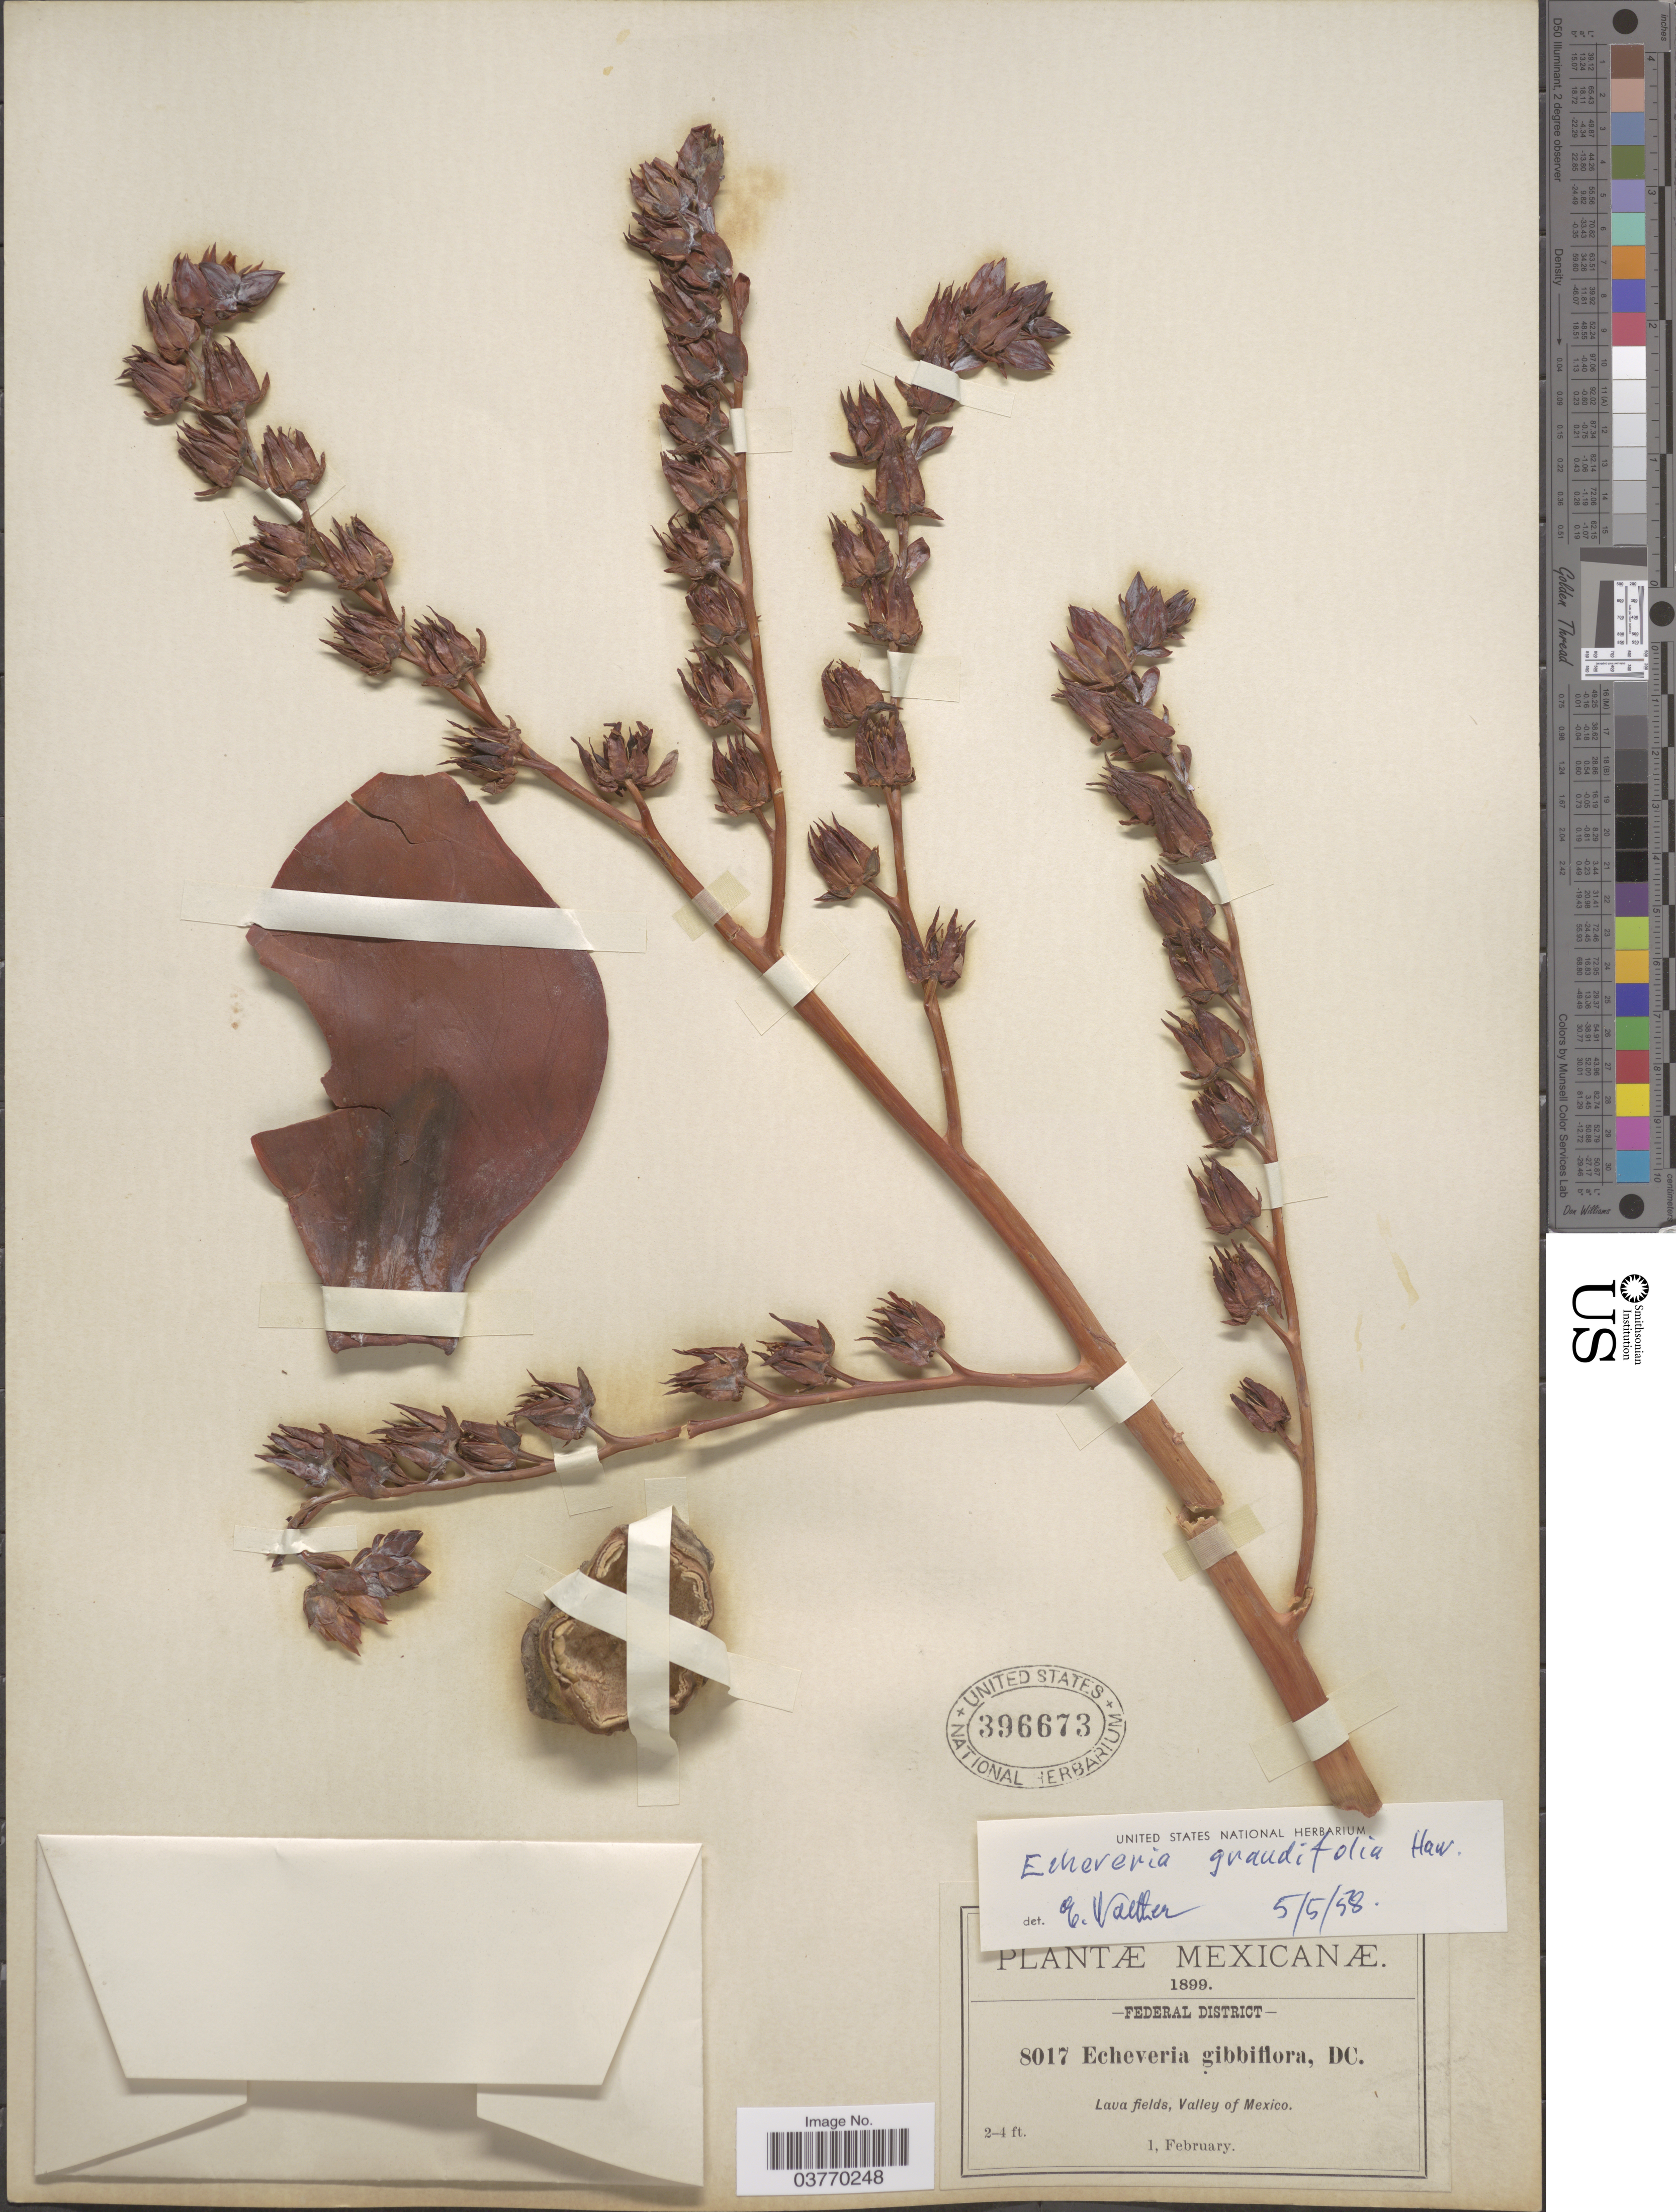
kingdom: Plantae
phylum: Tracheophyta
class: Magnoliopsida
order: Saxifragales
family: Crassulaceae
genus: Echeveria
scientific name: Echeveria grandifolia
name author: Haw.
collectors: C. G. Pringle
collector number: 8017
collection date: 1899-02-01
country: Mexico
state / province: Distrito Federal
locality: Lava fields, Valley of Mexico.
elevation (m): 1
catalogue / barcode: US 396673